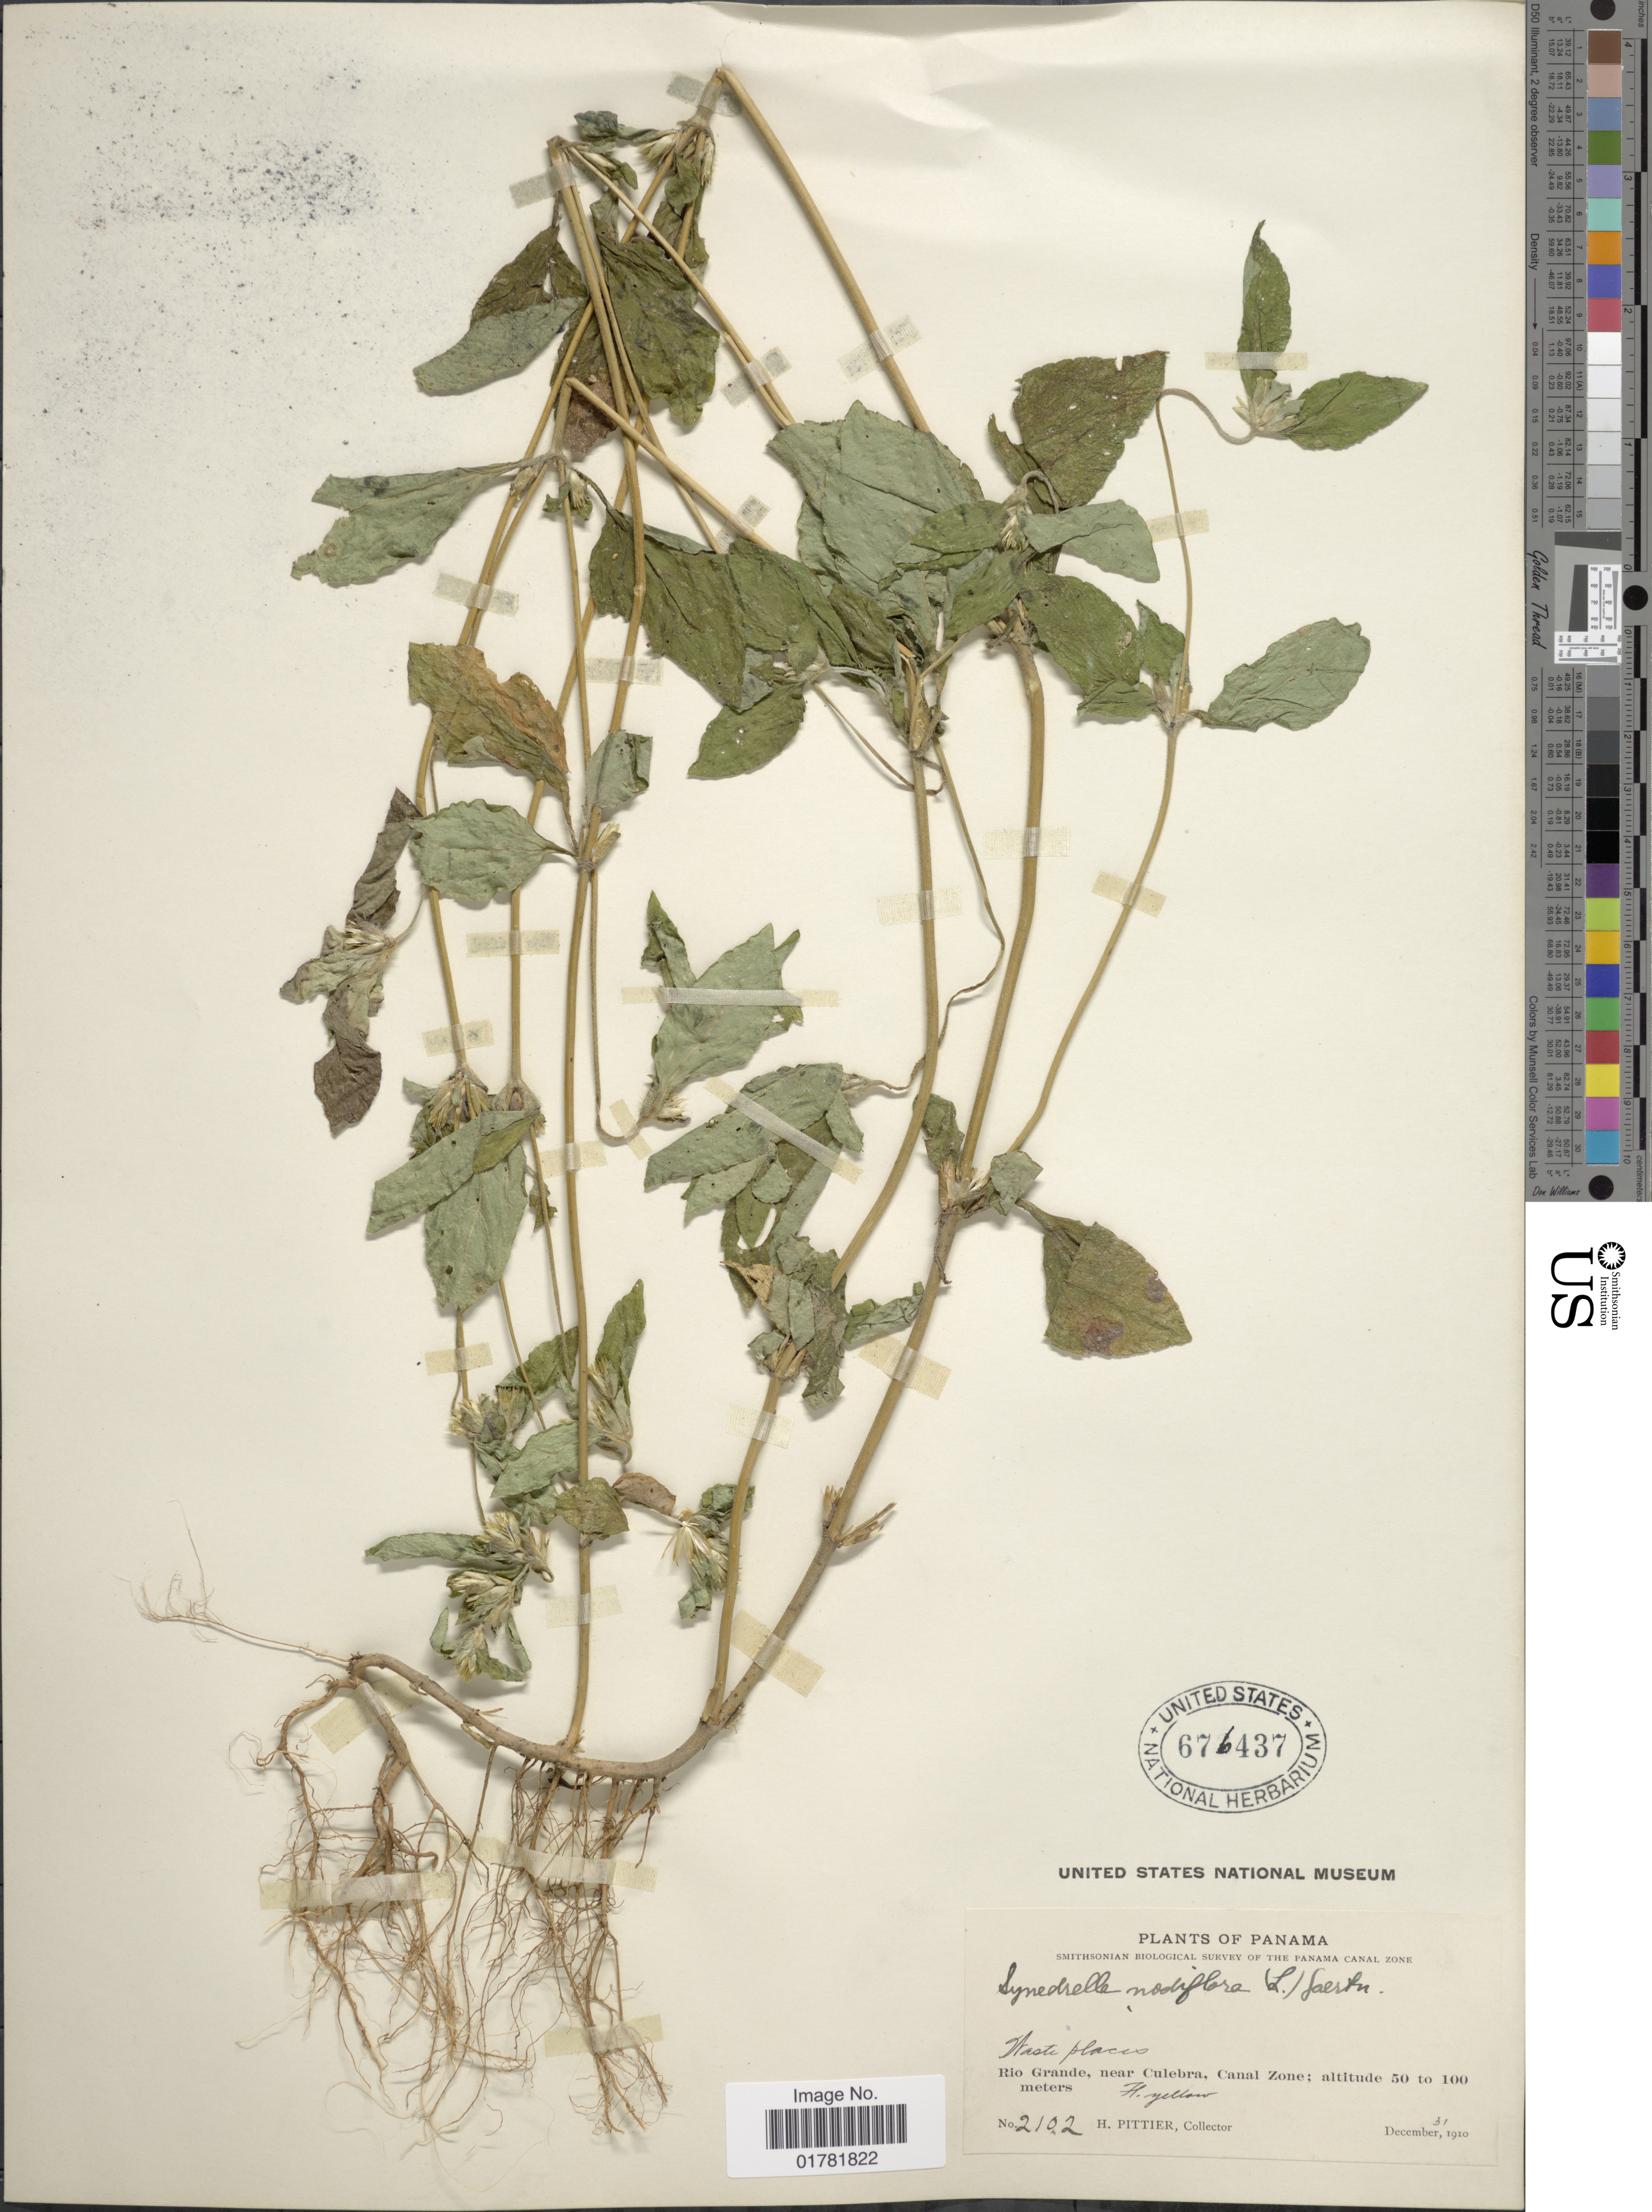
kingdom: Plantae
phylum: Tracheophyta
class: Magnoliopsida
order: Asterales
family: Asteraceae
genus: Synedrella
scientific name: Synedrella nodiflora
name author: (L.) Gaertn.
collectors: H. F. Pittier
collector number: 2102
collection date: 1910-12-31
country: Panama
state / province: Colón / Panamá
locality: Waste places, Rio Grande, near Culebra, Canal Zone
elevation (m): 50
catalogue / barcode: US 676437